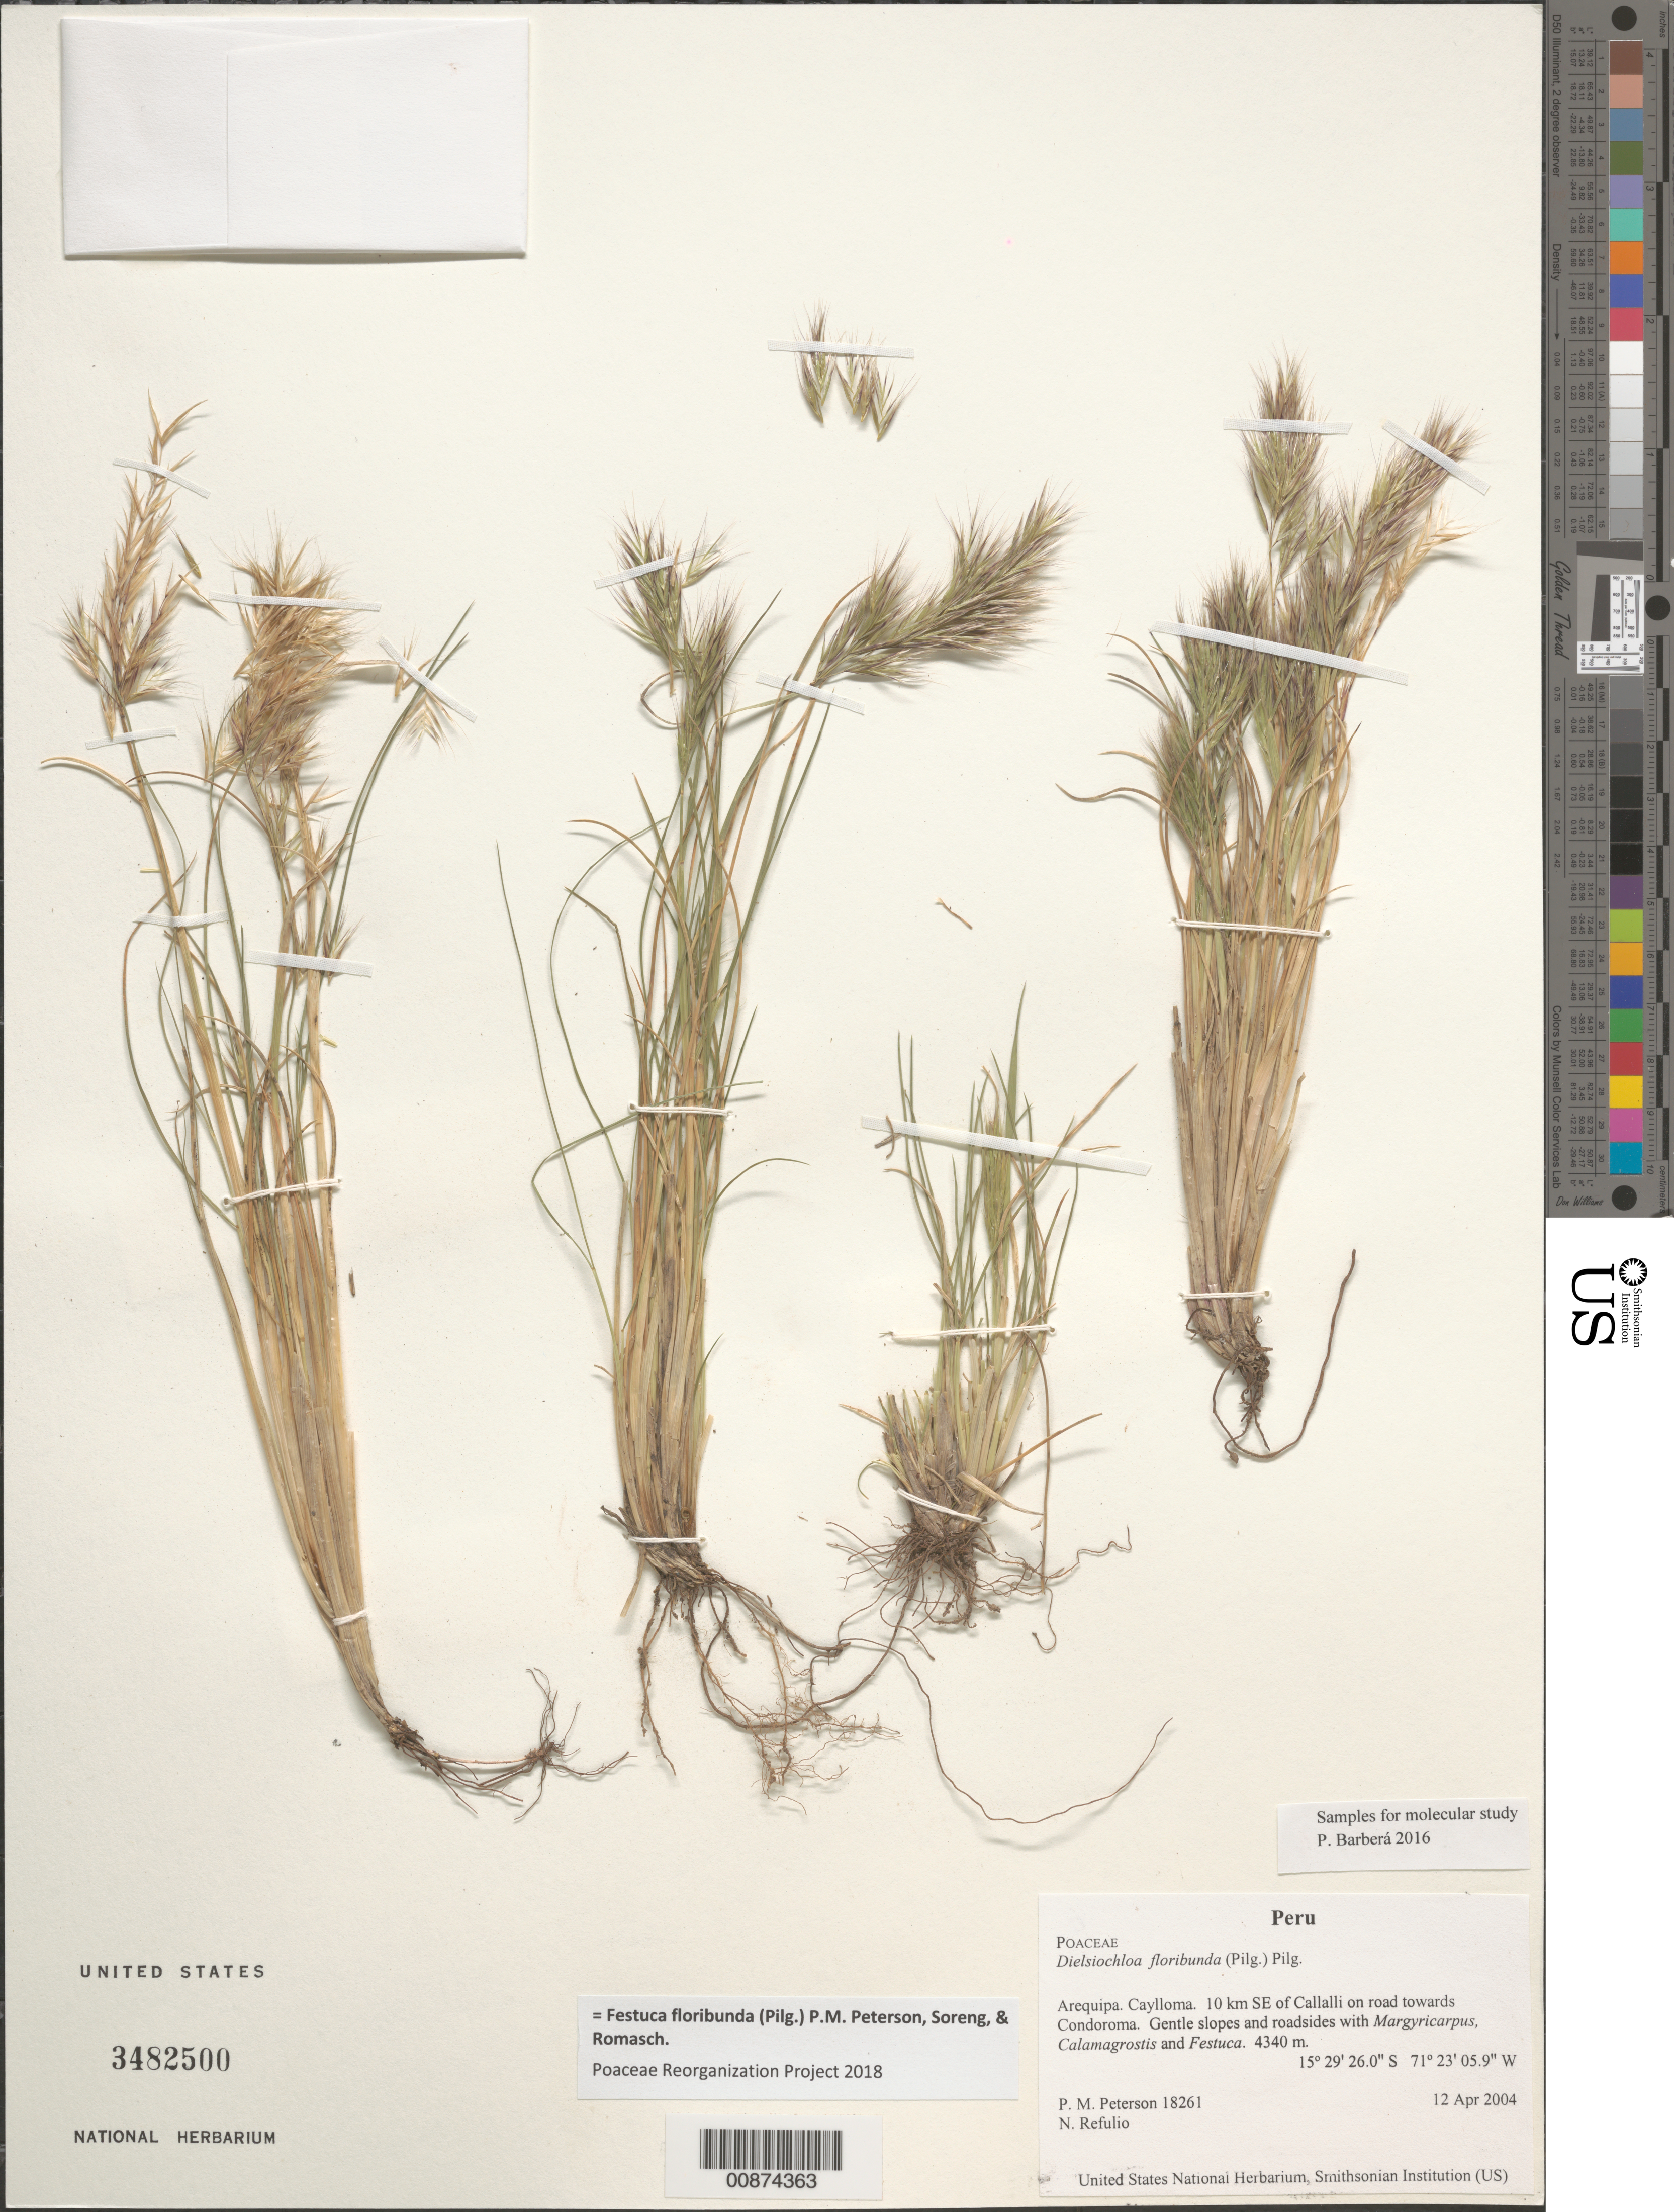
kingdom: Plantae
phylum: Tracheophyta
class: Liliopsida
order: Poales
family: Poaceae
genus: Festuca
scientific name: Festuca floribunda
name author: (Pilg.) P.M. Peterson et al.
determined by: Poaceae Reorganization Project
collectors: P. M. Peterson & N. Refulio-Rodríguez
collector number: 18261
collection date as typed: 12 Apr 2004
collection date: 2004-04-12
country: Peru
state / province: Arequipa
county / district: Caylloma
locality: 10 km SE of Callalli on road towards Condoroma. Gentle slopes and roadsides with Margyricarpus, Calamagrostis and Festuca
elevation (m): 4340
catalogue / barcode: US 3482500